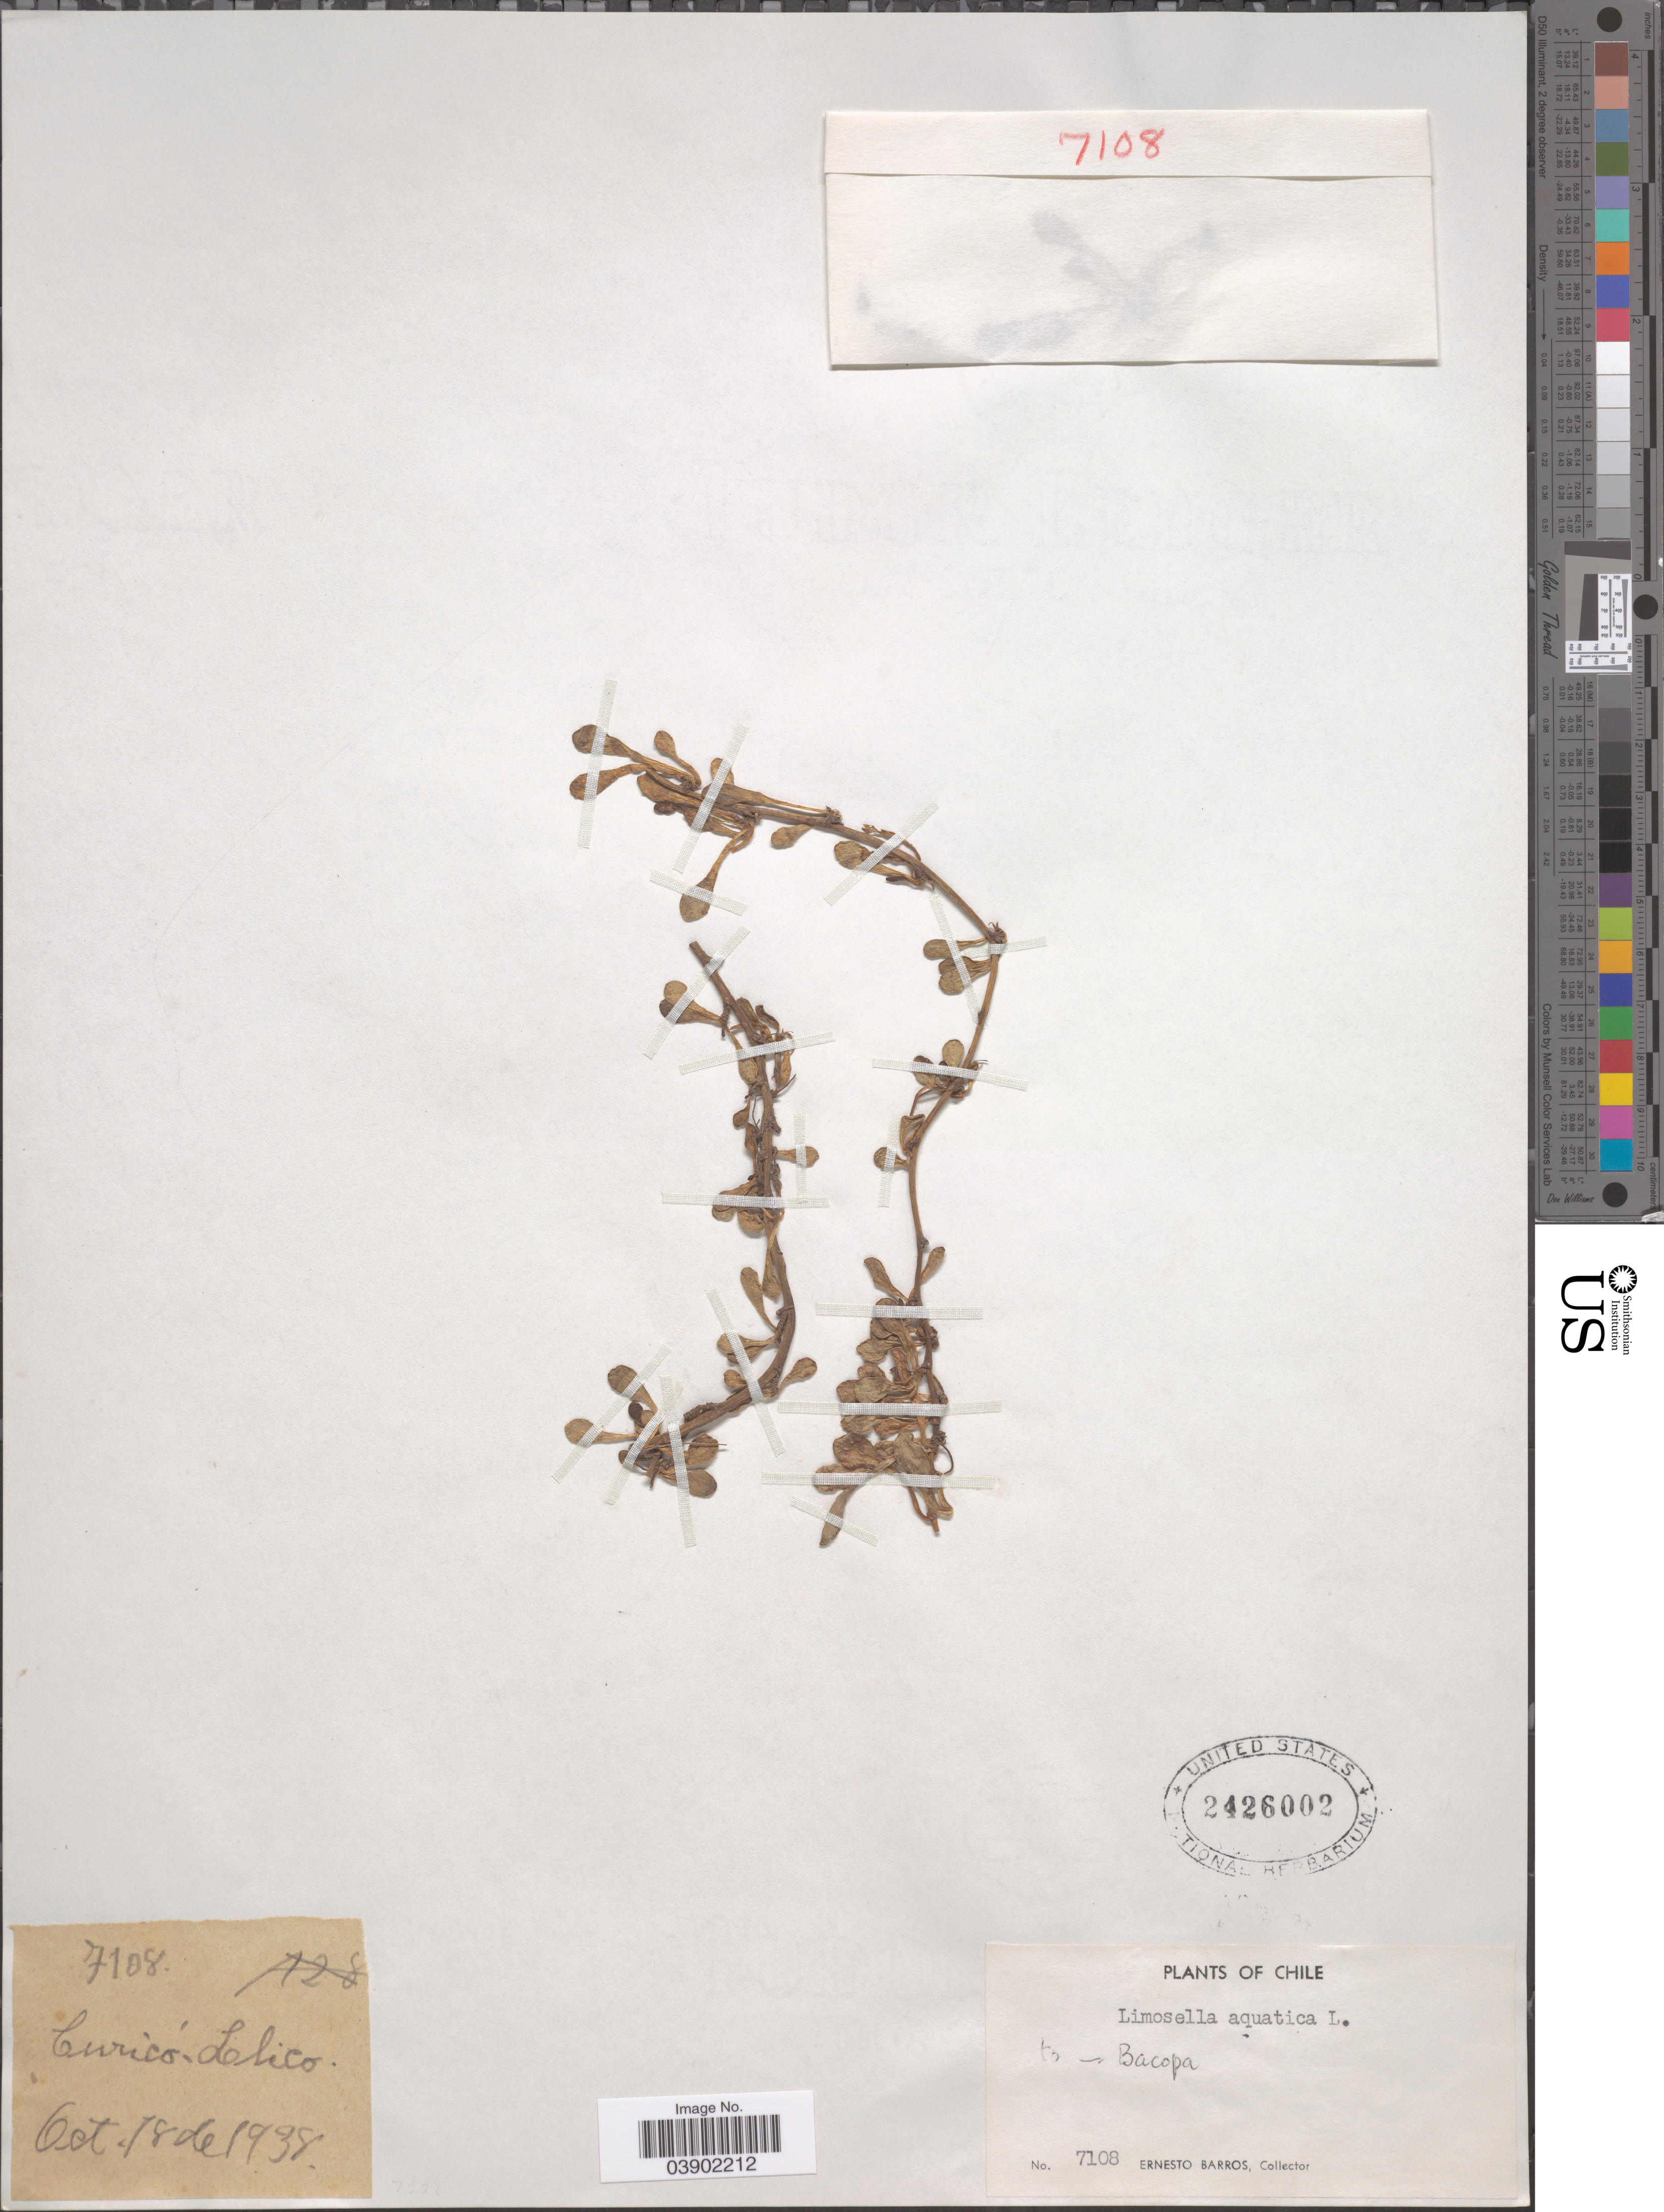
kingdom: Plantae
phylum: Tracheophyta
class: Magnoliopsida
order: Lamiales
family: Plantaginaceae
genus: Bacopa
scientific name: Bacopa sp.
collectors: E. Barros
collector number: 7108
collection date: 1938-10-18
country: Chile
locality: Curicó Llico.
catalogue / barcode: US 2426002